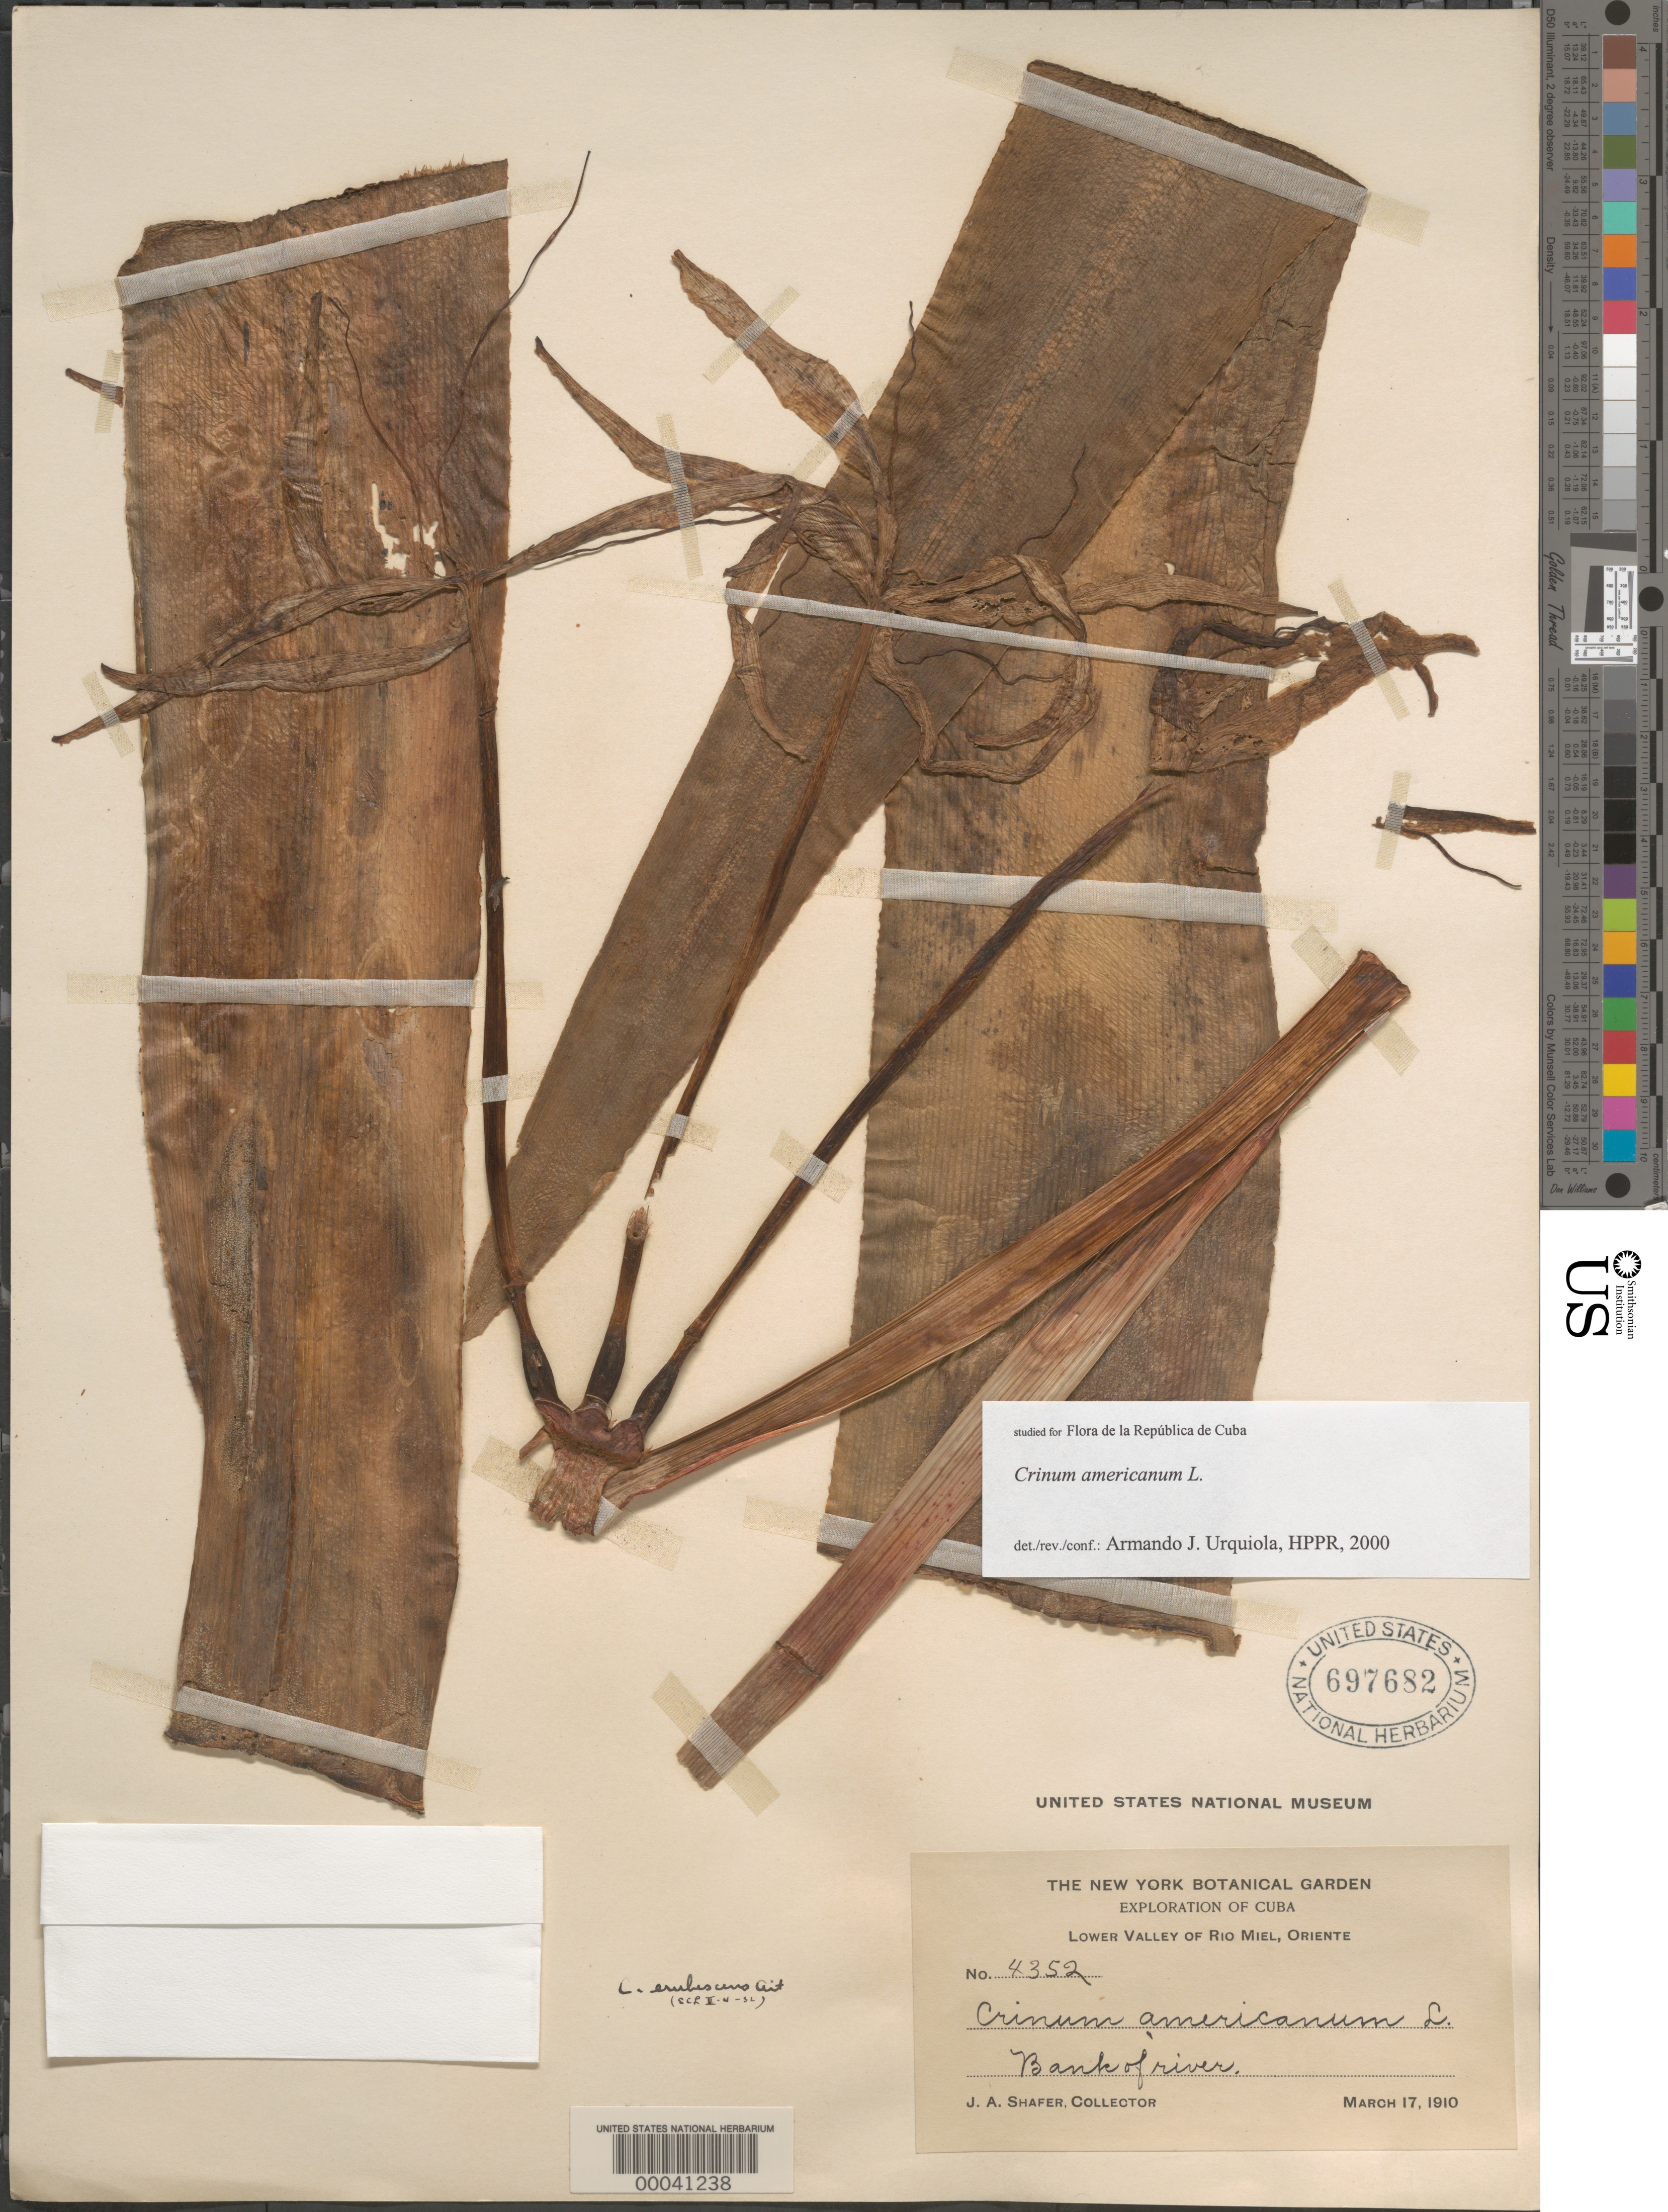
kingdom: Plantae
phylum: Tracheophyta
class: Liliopsida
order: Asparagales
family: Amaryllidaceae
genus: Crinum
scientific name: Crinum erubescens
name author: Aiton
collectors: J. A. Shafer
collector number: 4352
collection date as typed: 17 Mar 1910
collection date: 1910-03-17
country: Cuba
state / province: Oriente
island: Greater Antilles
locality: Lower valley of rio miel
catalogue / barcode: US 697682